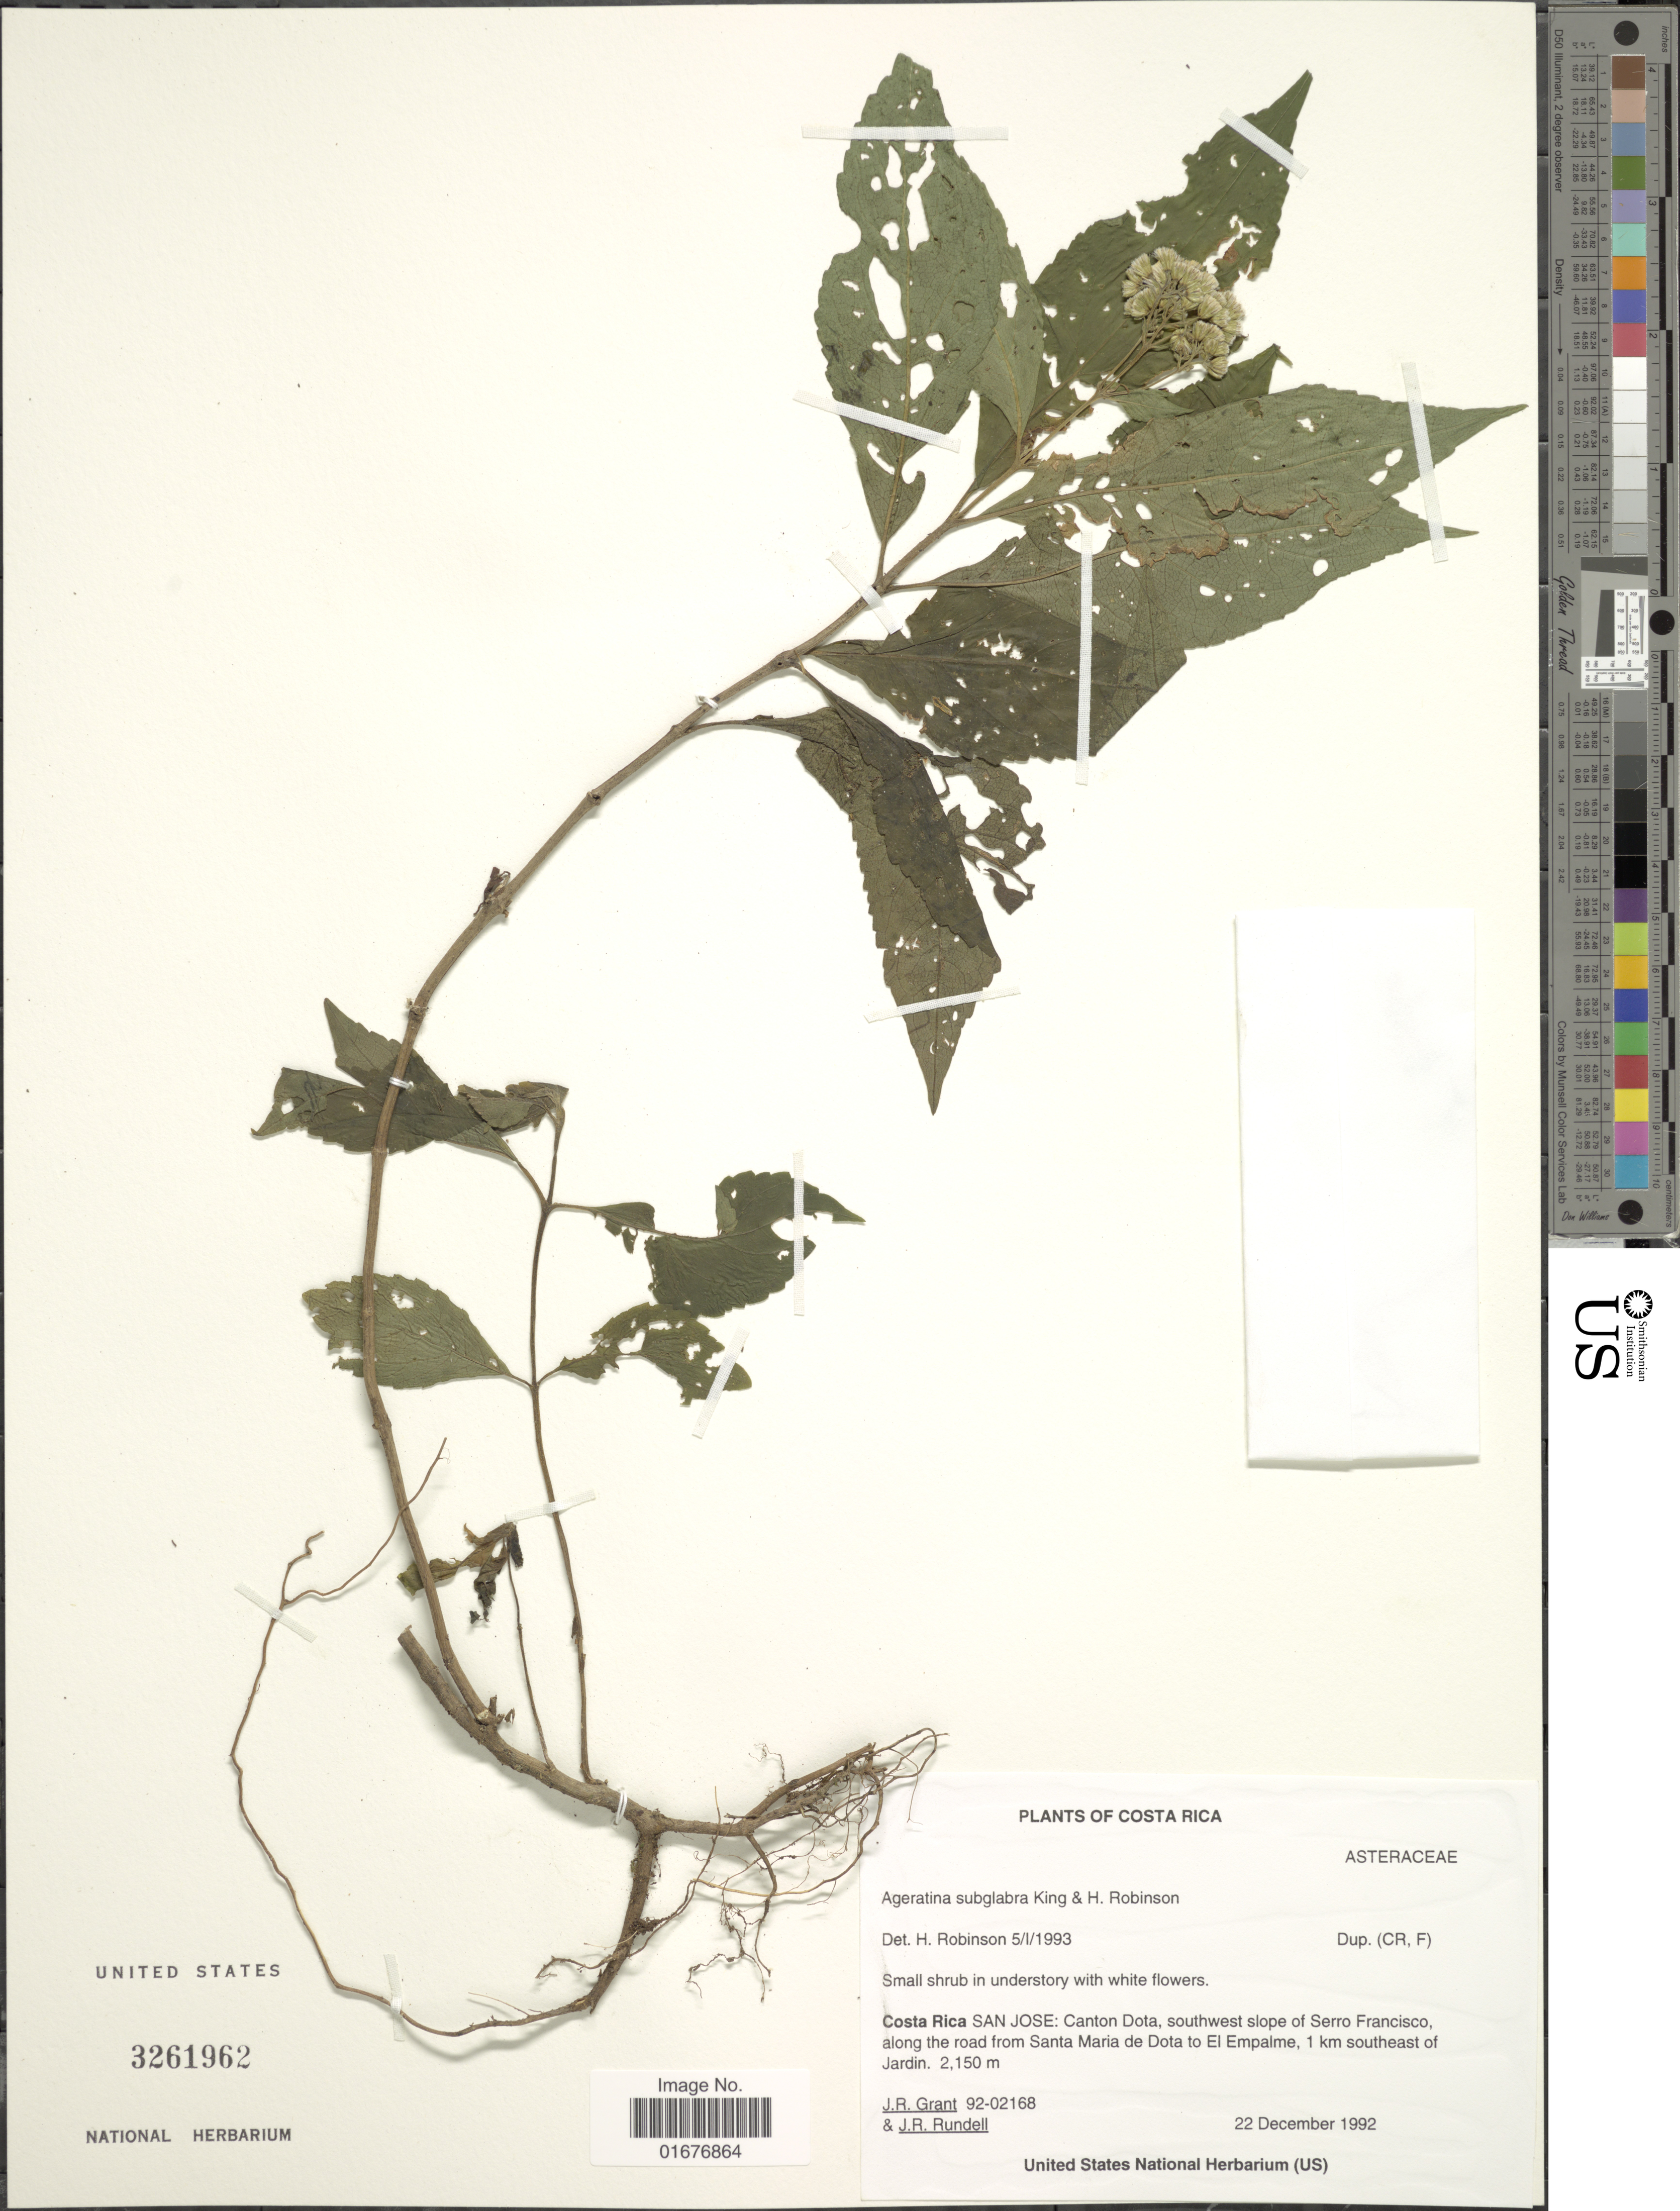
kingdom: Plantae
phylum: Tracheophyta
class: Magnoliopsida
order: Asterales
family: Asteraceae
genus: Ageratina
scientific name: Ageratina subglabra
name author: R.M. King & H. Rob.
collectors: J. Grant & J. R. Rundell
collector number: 92-02168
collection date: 1992-12-22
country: Costa Rica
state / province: San José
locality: Canton Dota, southwest slope of Serro Francisco, along the road from Santa Maria de Dota to El Empalme, 1 km southeast of Jardin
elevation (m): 2150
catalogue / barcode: US 3261962